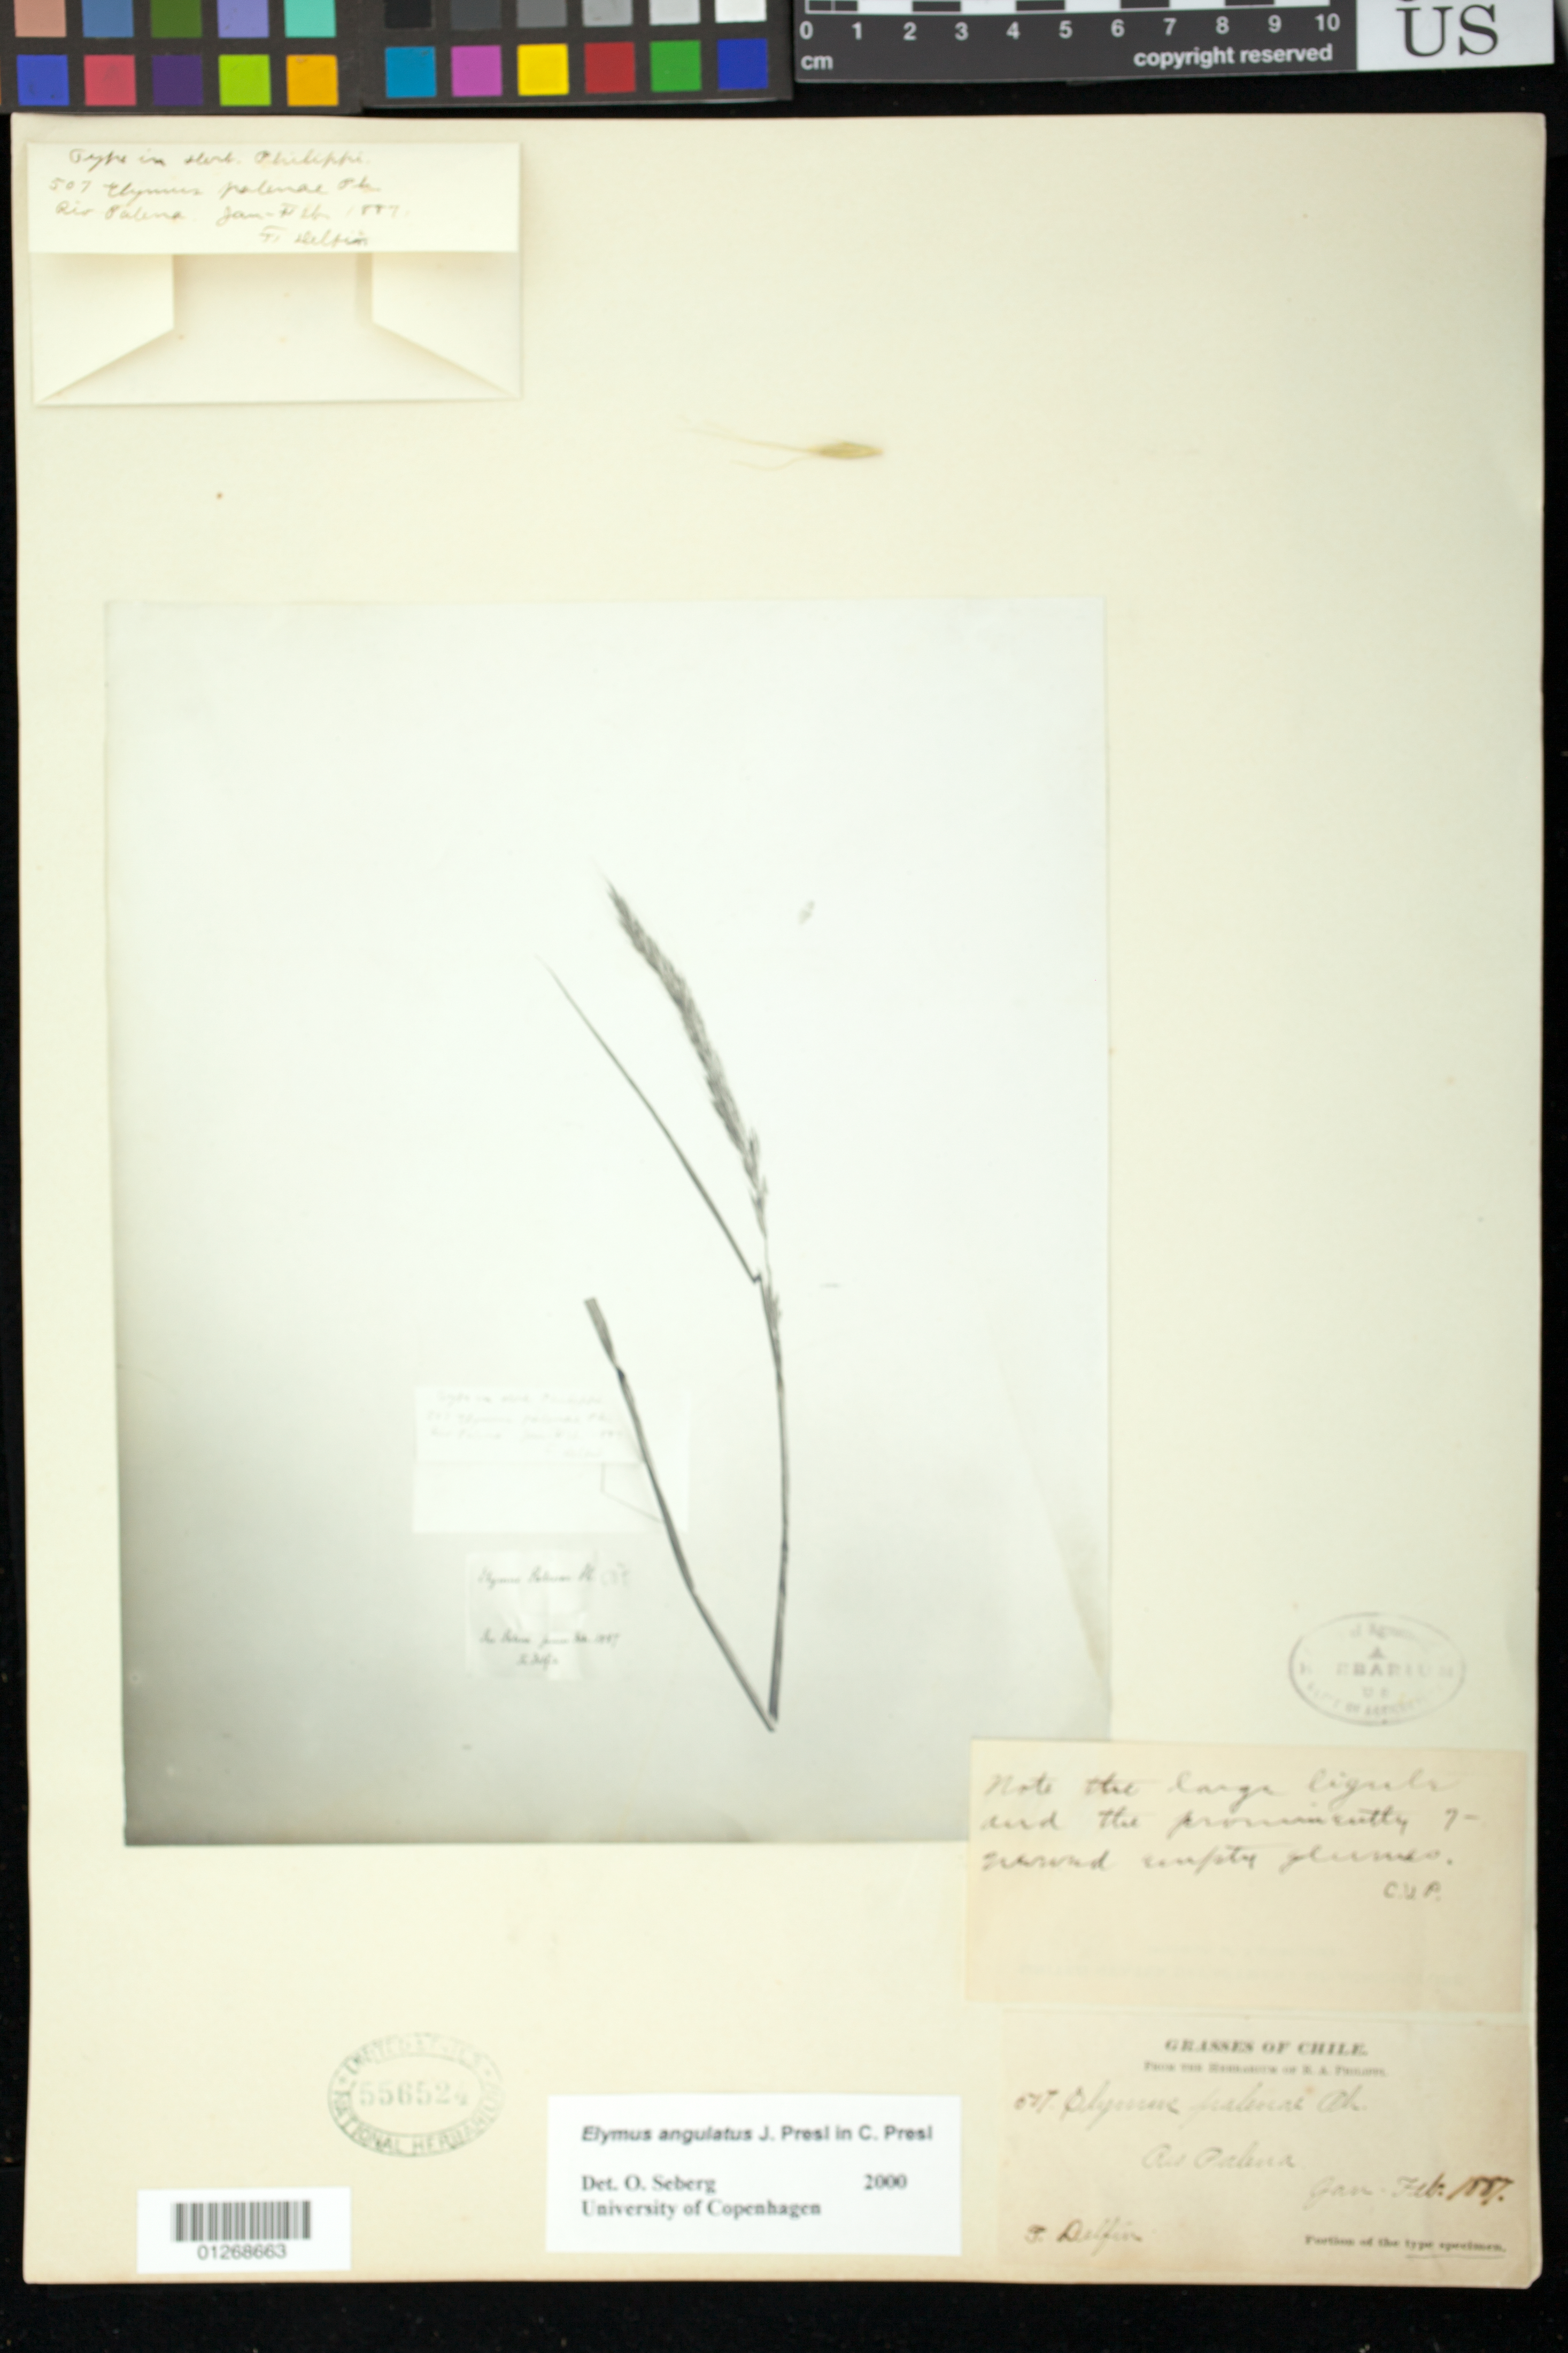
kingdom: Plantae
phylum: Tracheophyta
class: Liliopsida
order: Poales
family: Poaceae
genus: Elymus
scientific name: Elymus palenae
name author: Phil.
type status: Type Collection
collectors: F. Delfin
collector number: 507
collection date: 1887-01/1887-02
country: Chile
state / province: Los Lagos (X)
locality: Rio Palena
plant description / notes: Photograph and fragmentary material of type (?) specimen ex herb. Philippi.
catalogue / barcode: US 556524